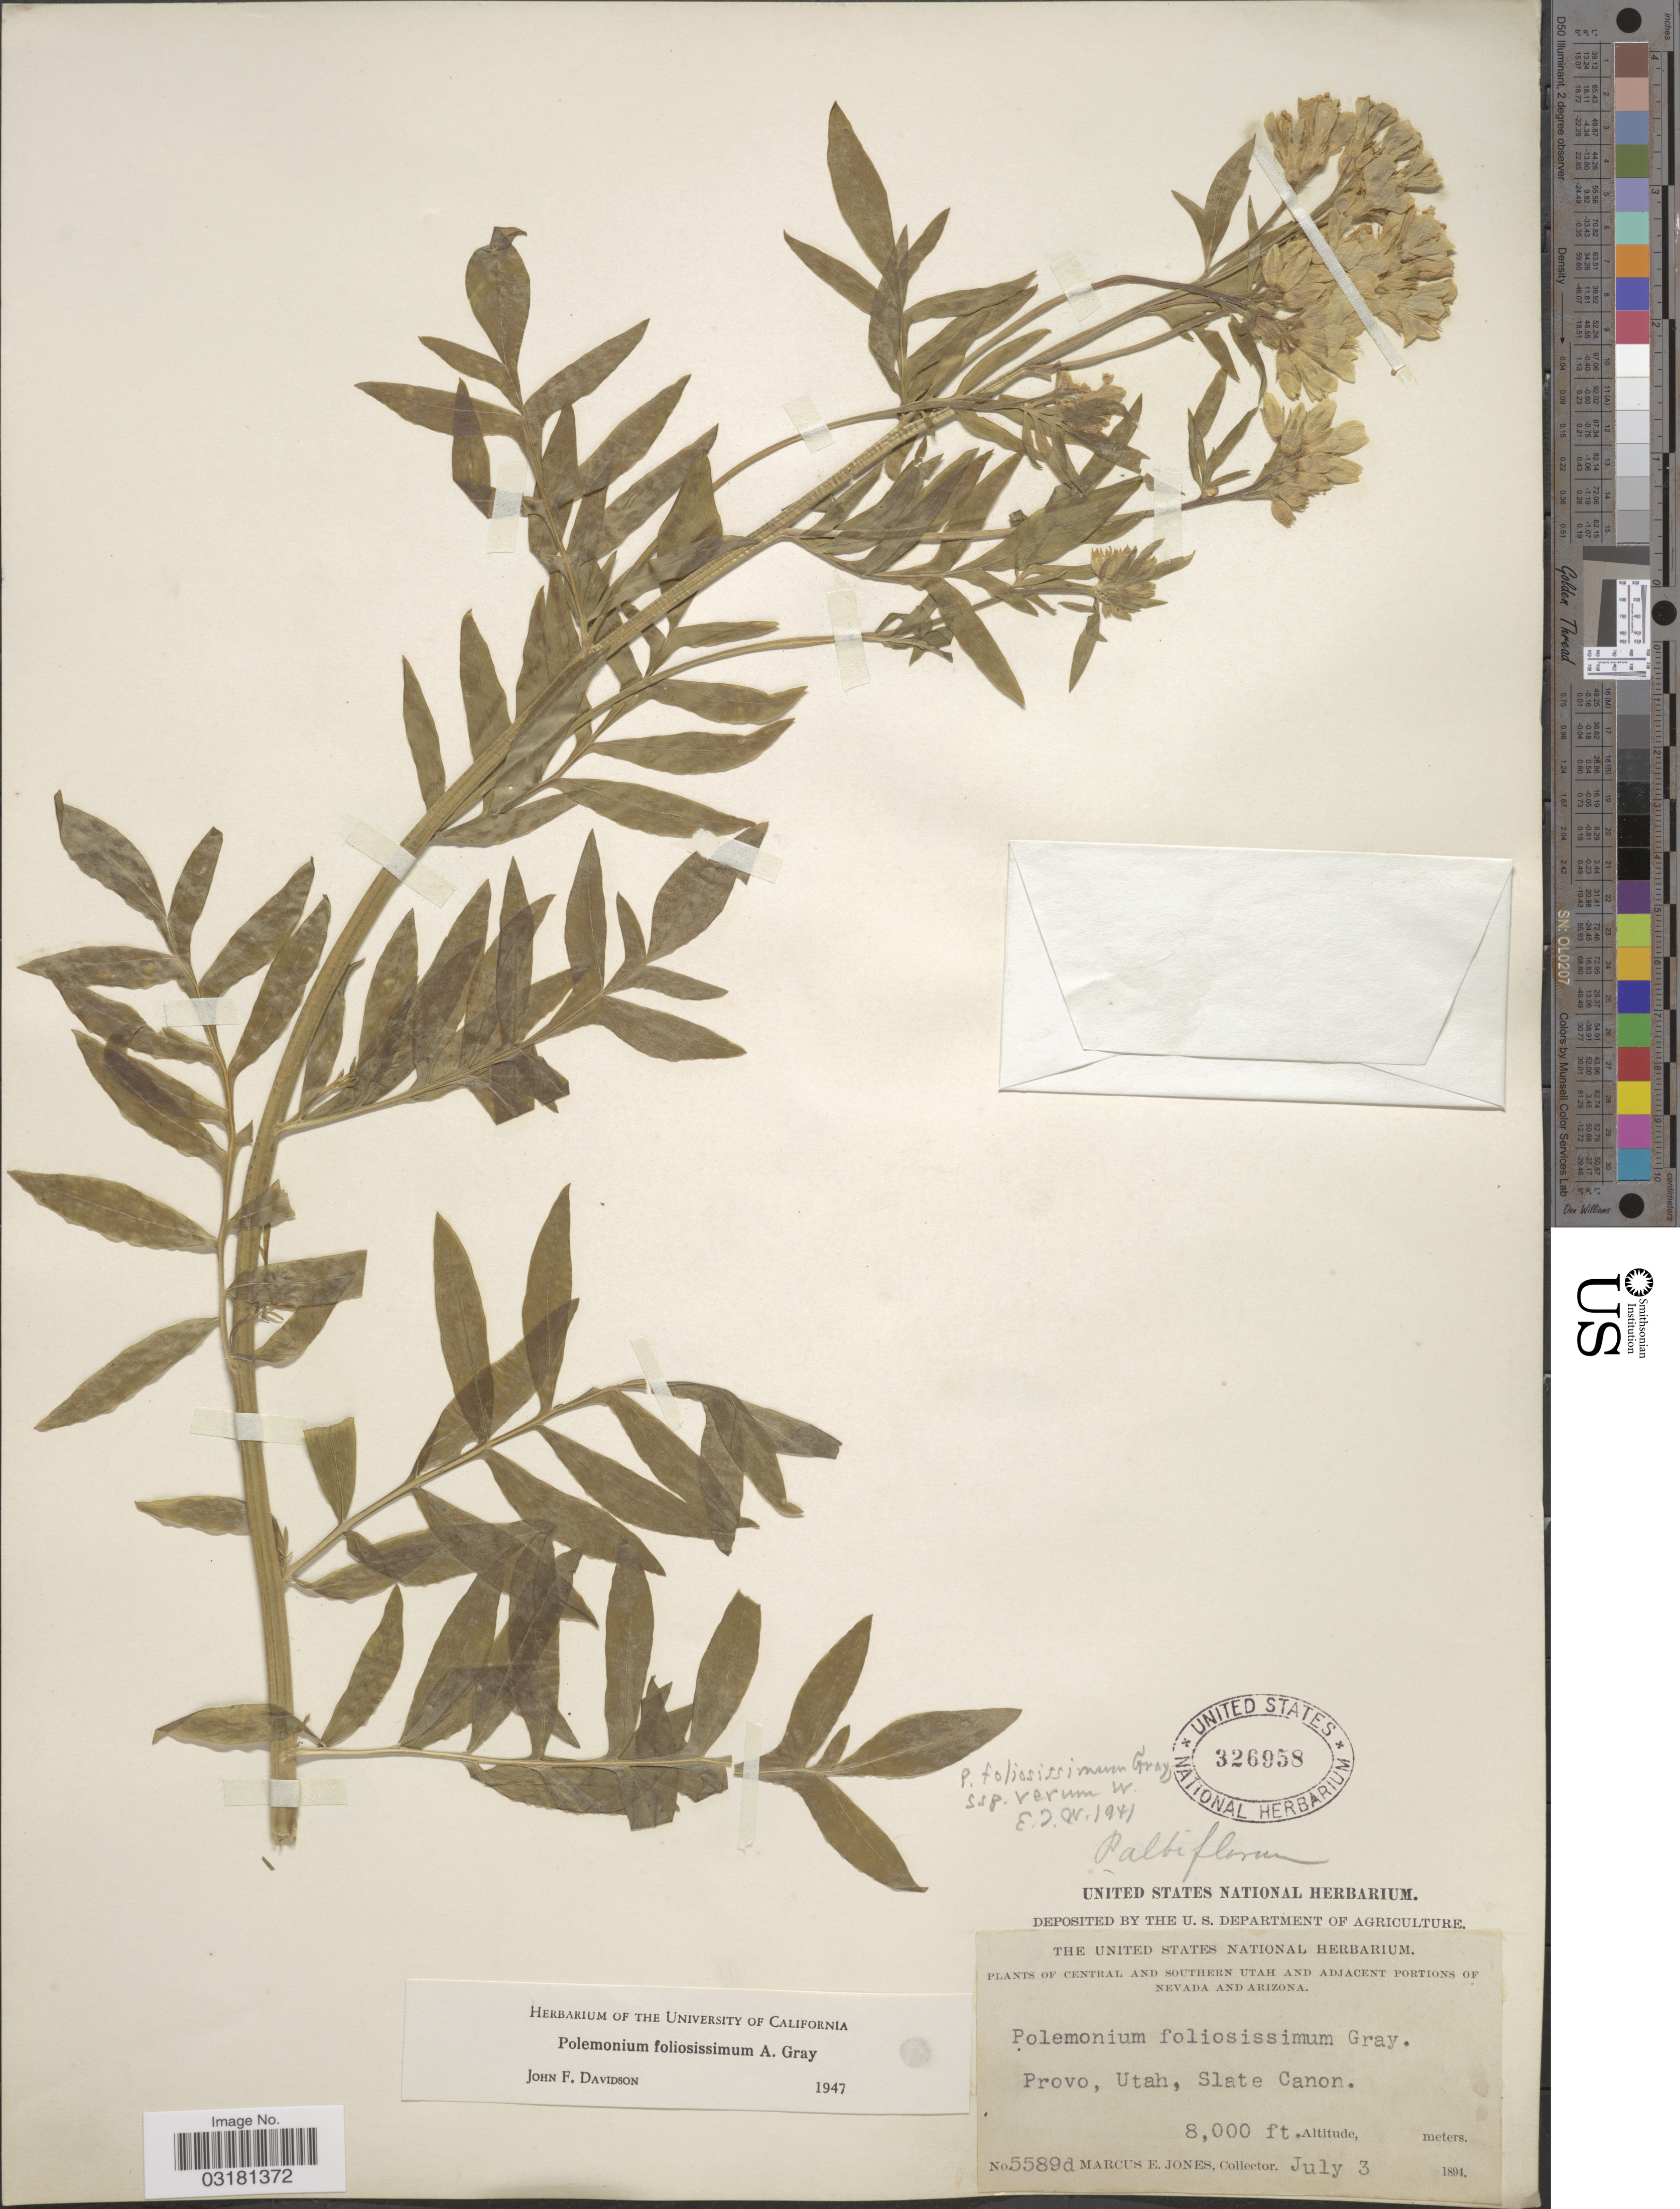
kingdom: Plantae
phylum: Tracheophyta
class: Magnoliopsida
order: Ericales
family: Polemoniaceae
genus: Polemonium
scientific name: Polemonium foliosissimum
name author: A. Gray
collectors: M. E. Jones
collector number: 5589d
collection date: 1894-07-03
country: United States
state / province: Utah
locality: Central and Southern Utah. Provo, Slate Canon.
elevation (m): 2438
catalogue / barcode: US 326958